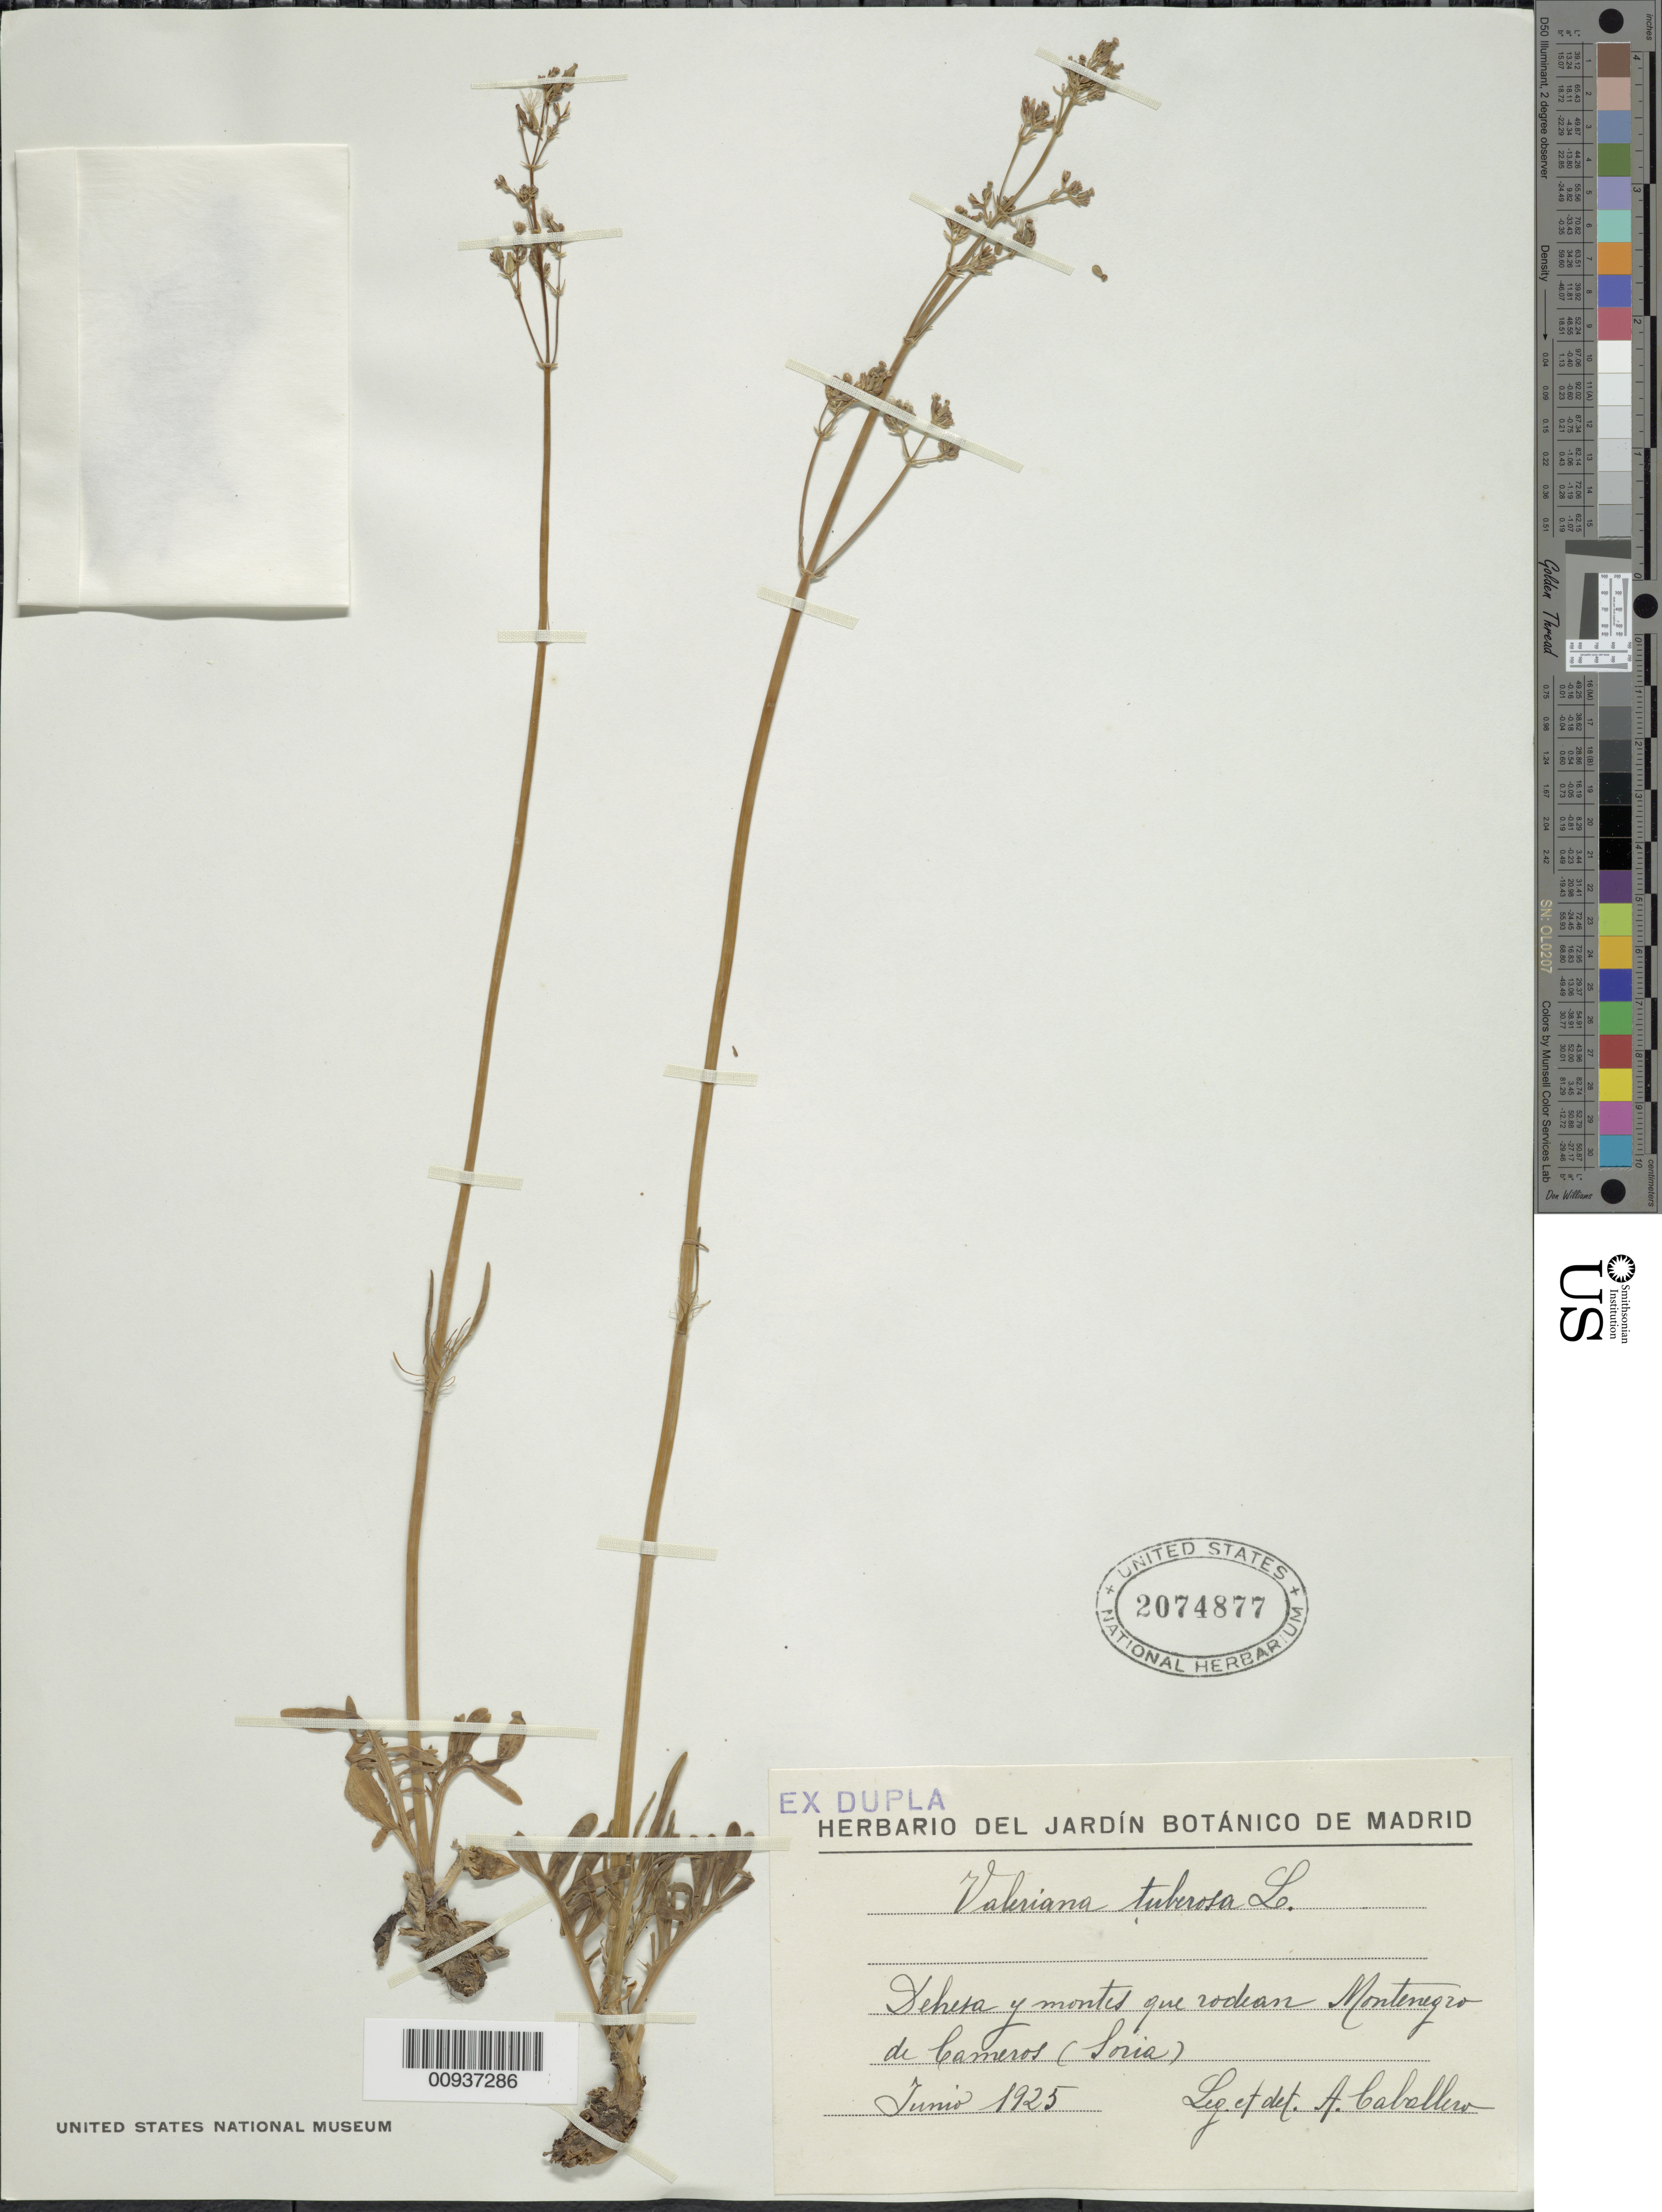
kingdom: Plantae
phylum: Tracheophyta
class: Magnoliopsida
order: Dipsacales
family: Caprifoliaceae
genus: Valeriana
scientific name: Valeriana tuberosa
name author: L.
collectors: Labelliro, A.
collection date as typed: Jun 1925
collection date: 1925-06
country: Spain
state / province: Castilla y León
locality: Sehera y montes que vodian Montenegro de Cameros louia (sp)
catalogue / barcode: US 2074877